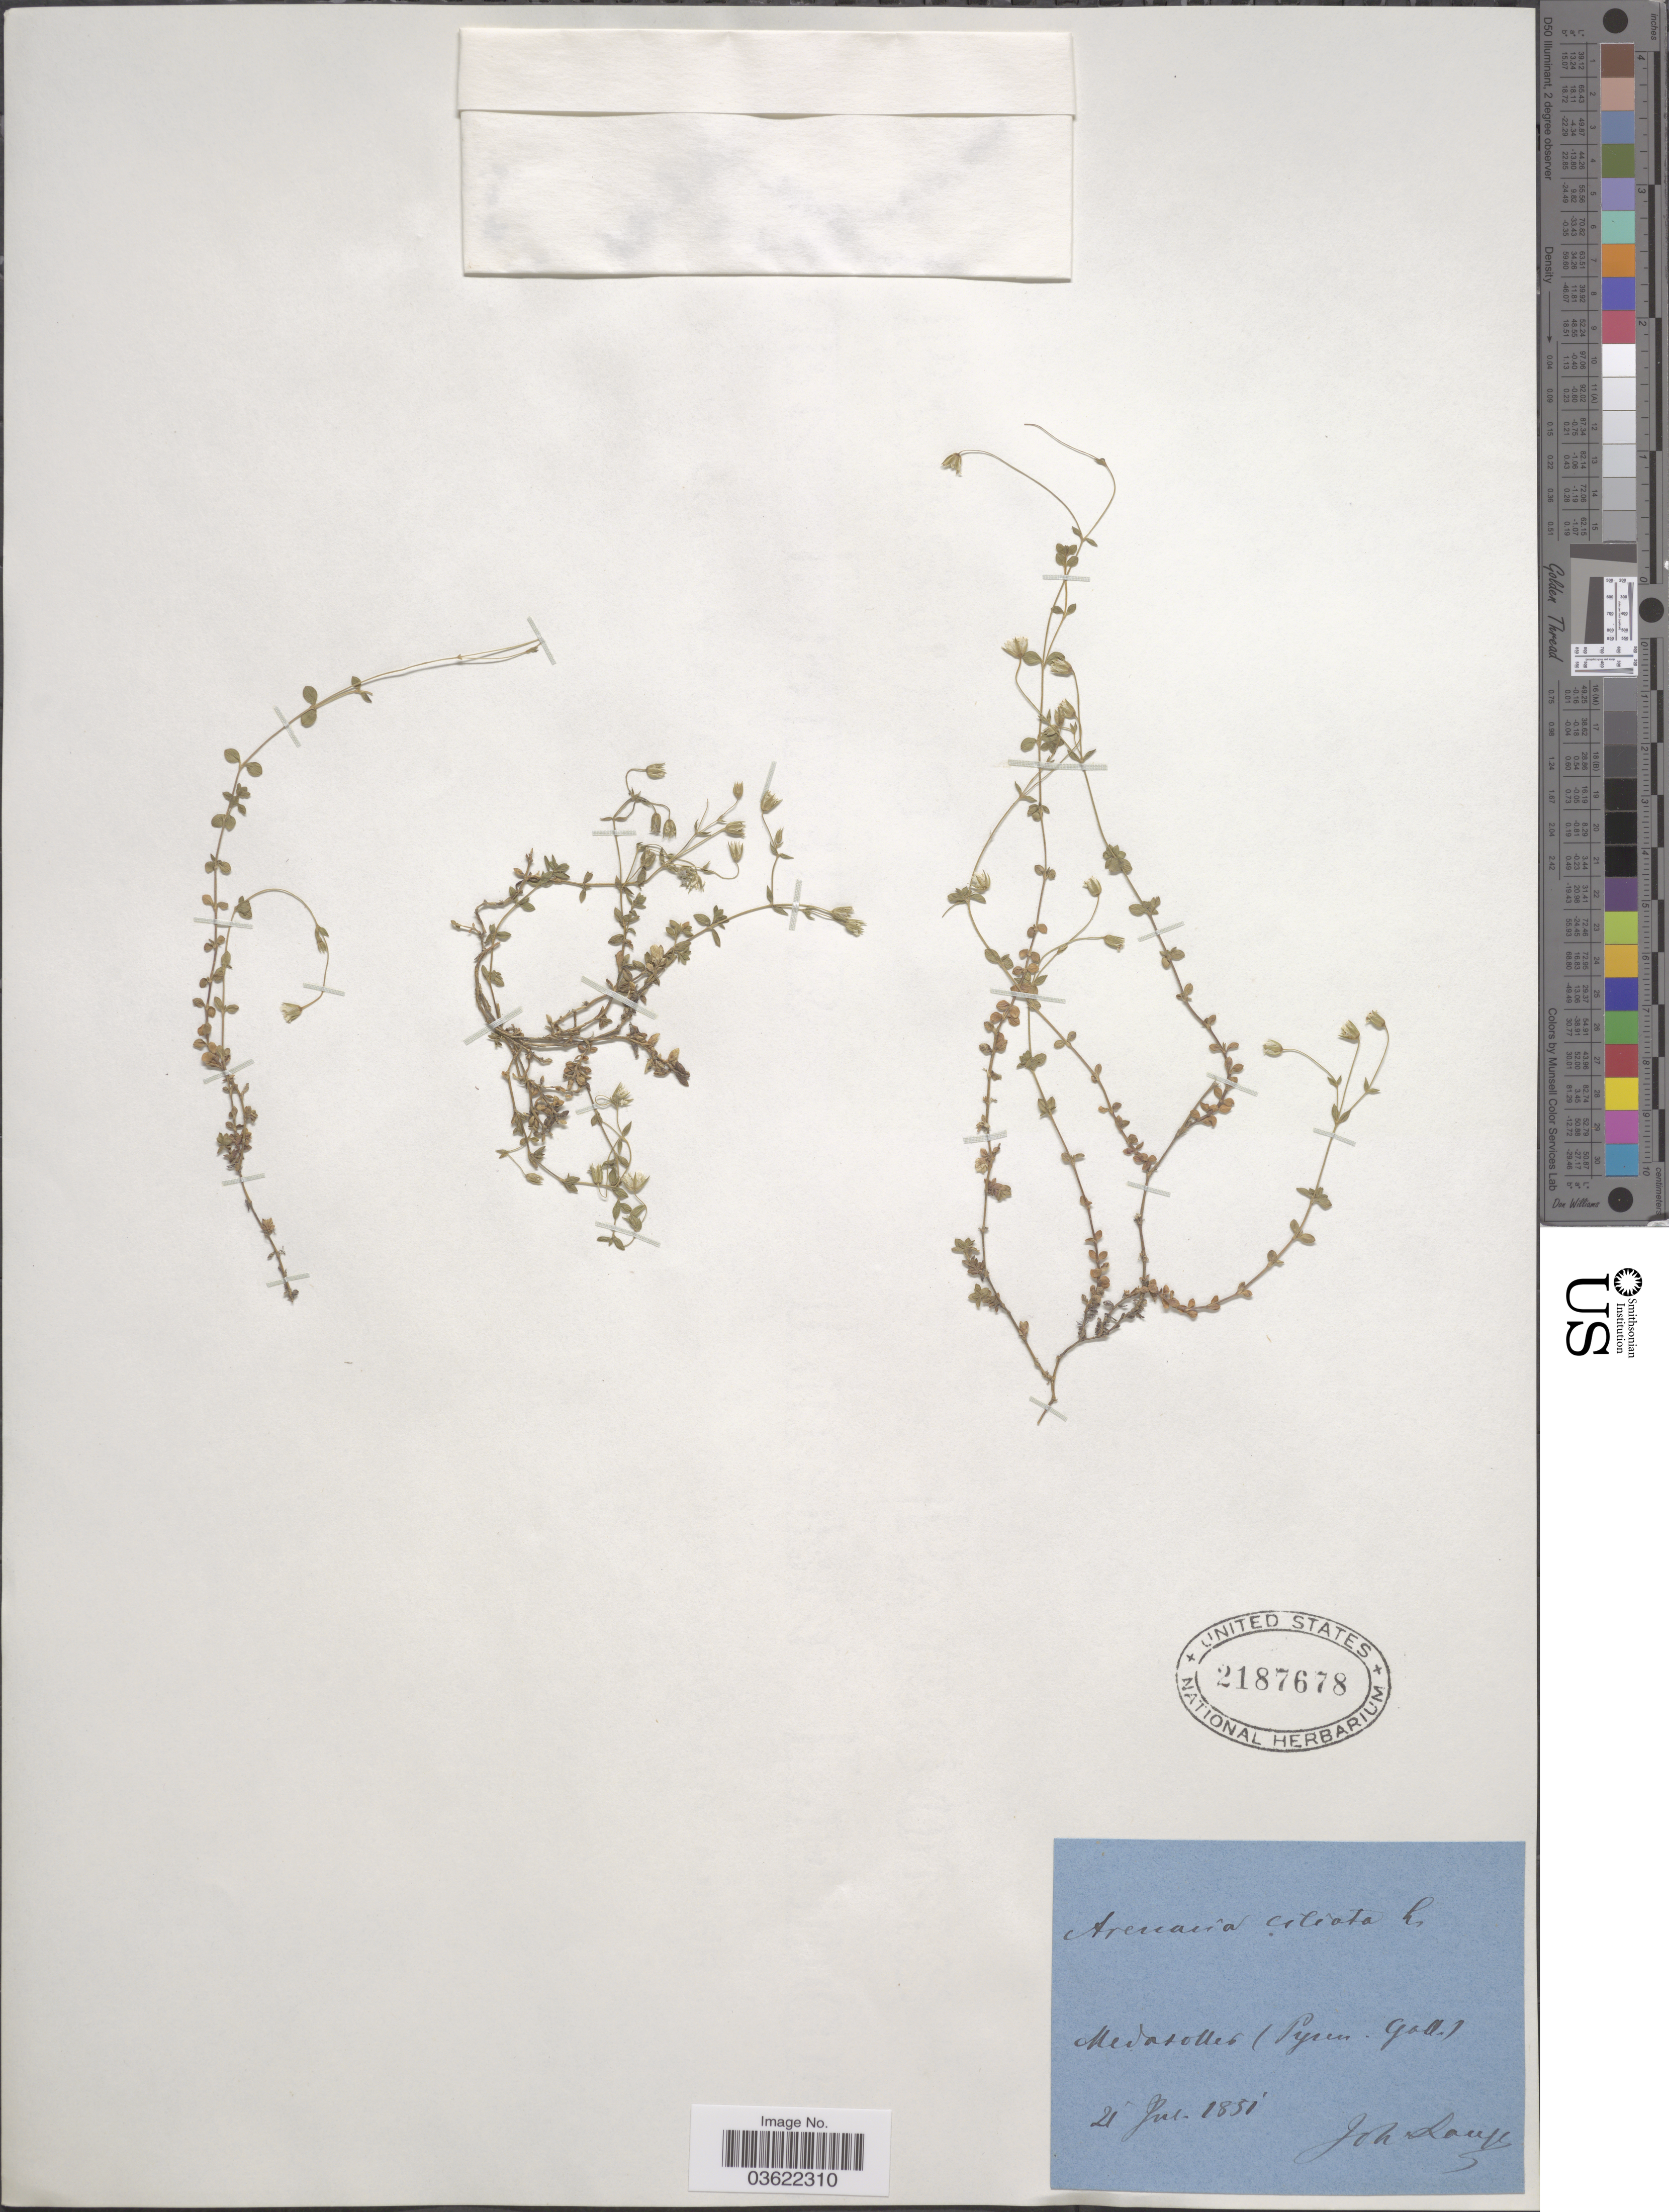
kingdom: Plantae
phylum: Tracheophyta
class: Magnoliopsida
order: Caryophyllales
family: Caryophyllaceae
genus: Arenaria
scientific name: Arenaria ciliata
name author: L.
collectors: J. Lange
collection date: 1851-07-21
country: France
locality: Medasolles (Pyren. Goll.).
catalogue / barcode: US 2187678